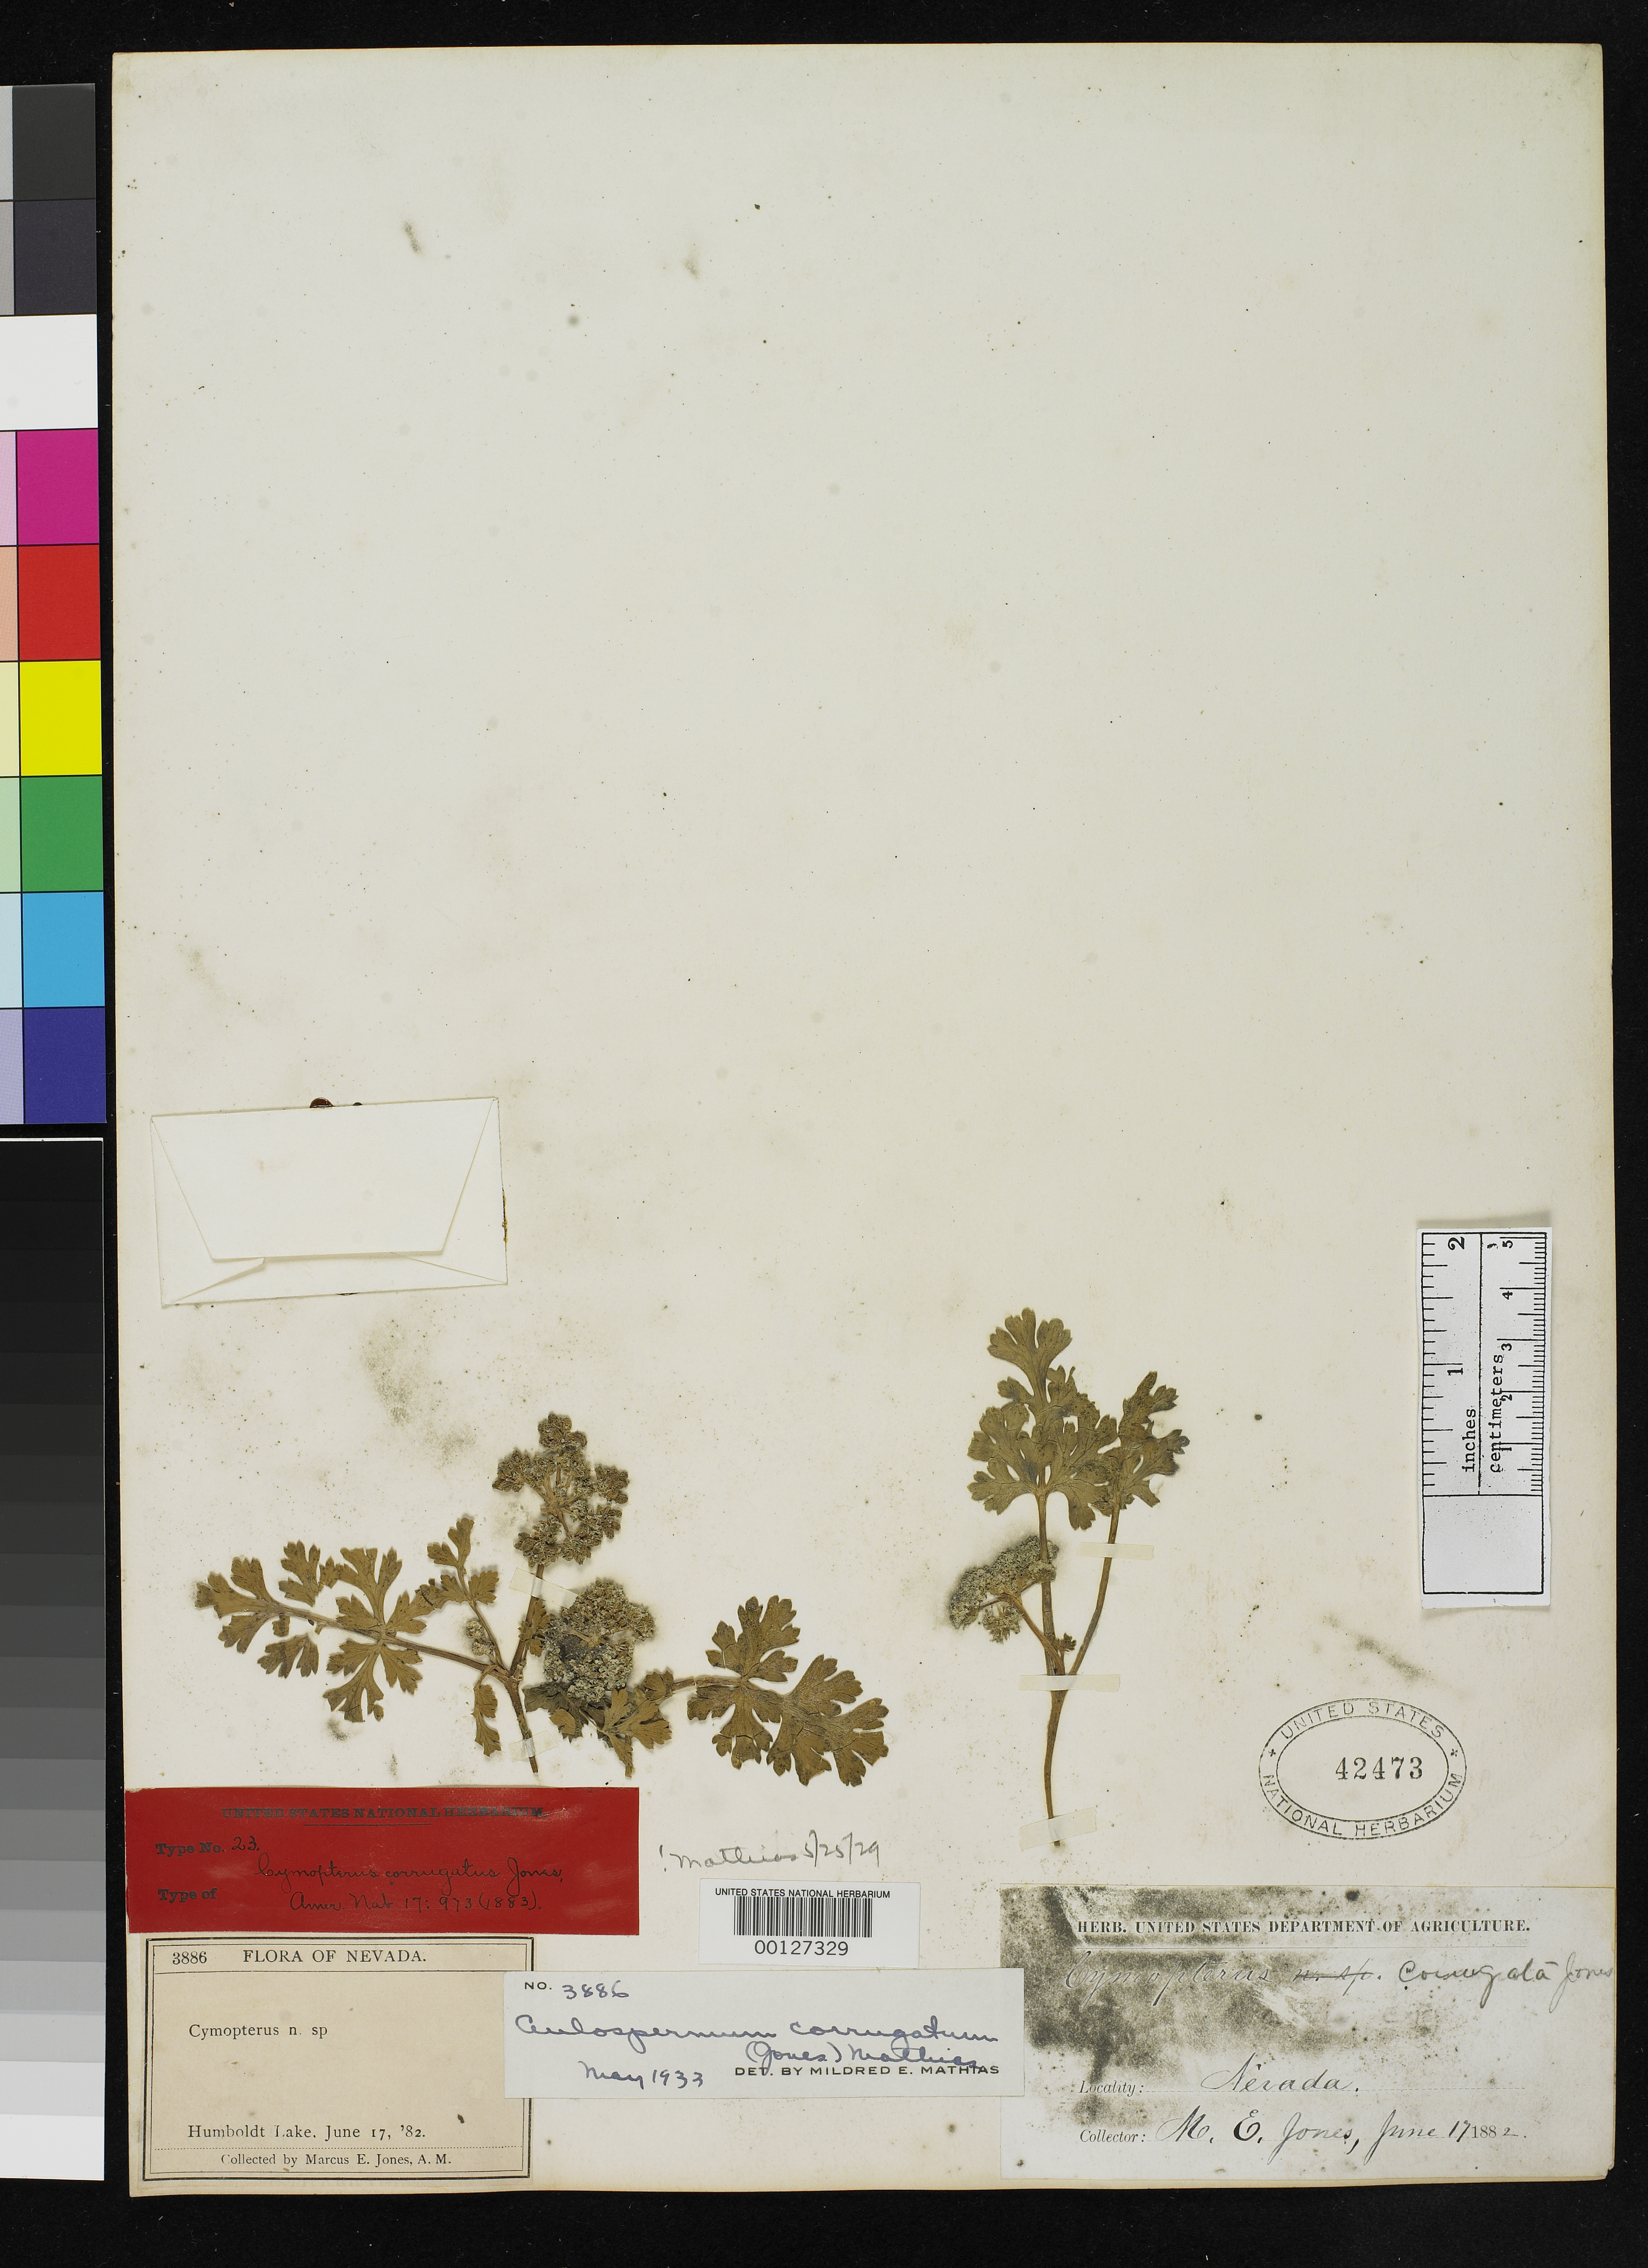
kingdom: Plantae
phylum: Tracheophyta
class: Magnoliopsida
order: Apiales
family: Apiaceae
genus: Cymopterus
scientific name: Cymopterus corrugatus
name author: M.E. Jones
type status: Syntype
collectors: M. E. Jones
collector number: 3886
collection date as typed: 17 Jun 1882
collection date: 1882-06-17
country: United States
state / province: Nevada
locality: Humboldt Lake.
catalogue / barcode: US 42473